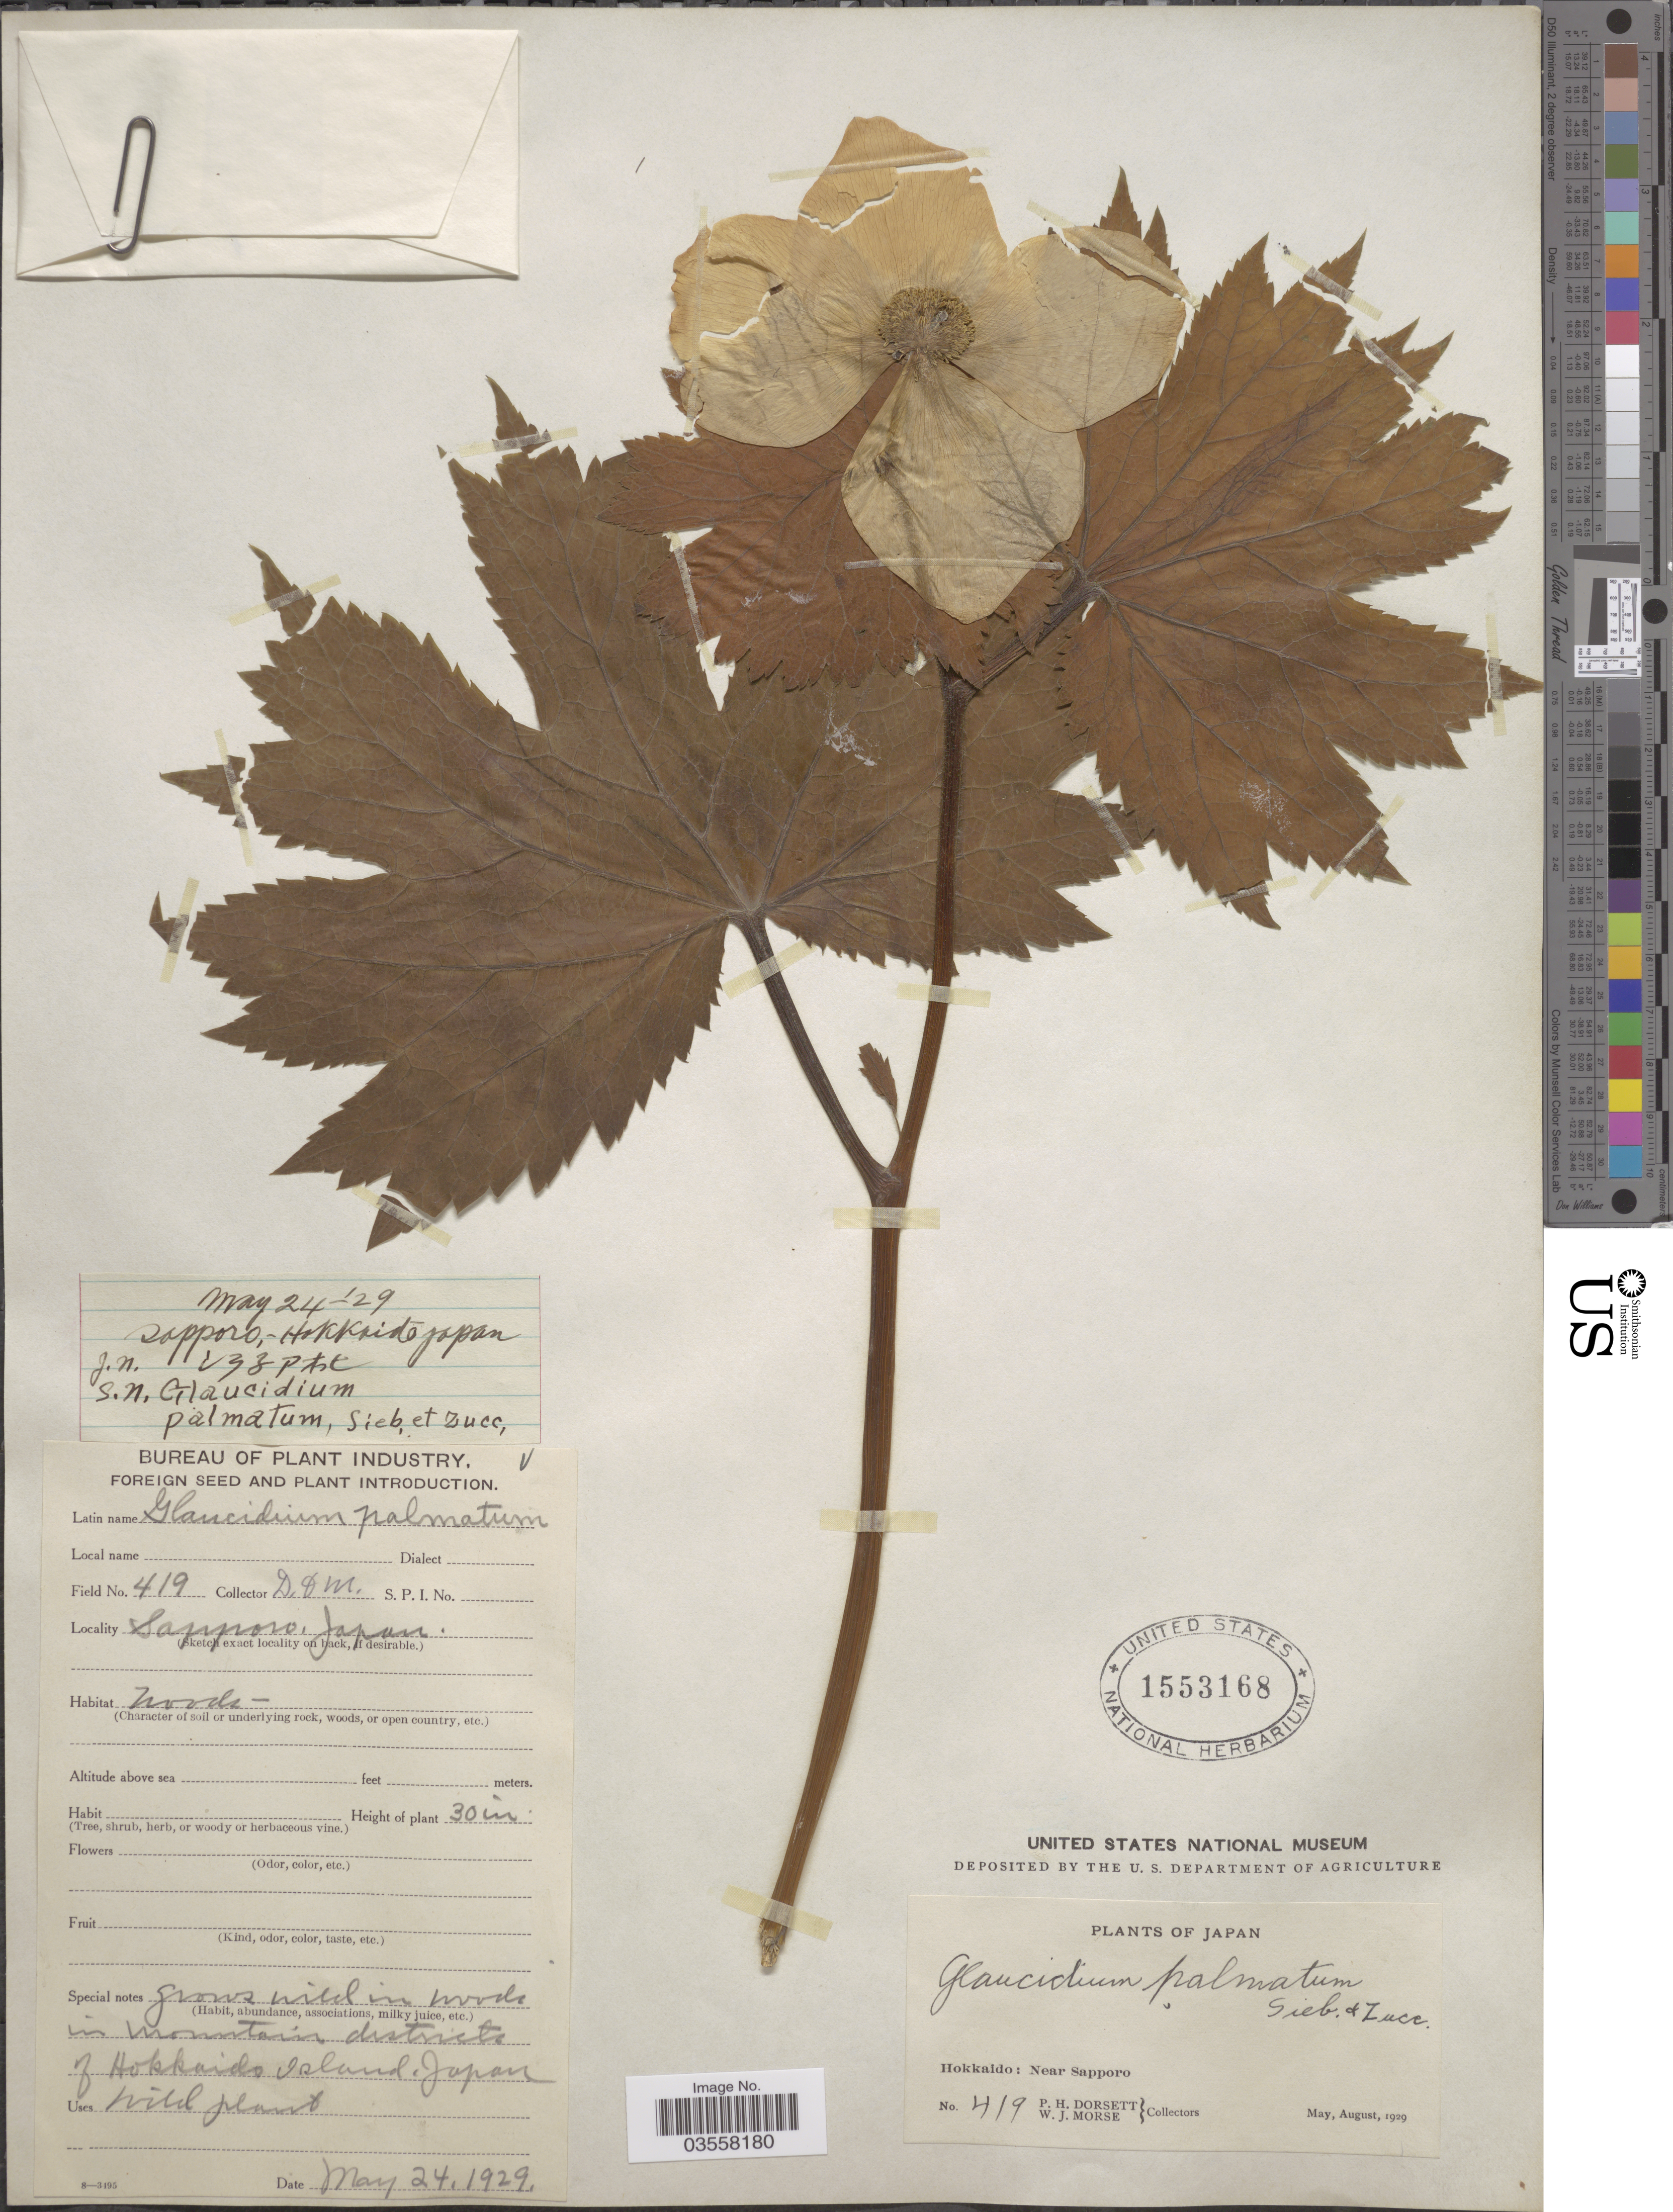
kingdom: Plantae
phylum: Tracheophyta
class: Magnoliopsida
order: Ranunculales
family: Ranunculaceae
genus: Glaucidium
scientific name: Glaucidium palmatum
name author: Siebold & Zucc.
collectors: P. H. Dorsett & W. J. Morse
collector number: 419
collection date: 1929-05-24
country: Japan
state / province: Hokkaidō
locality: Near Sapporo.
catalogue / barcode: US 1553168